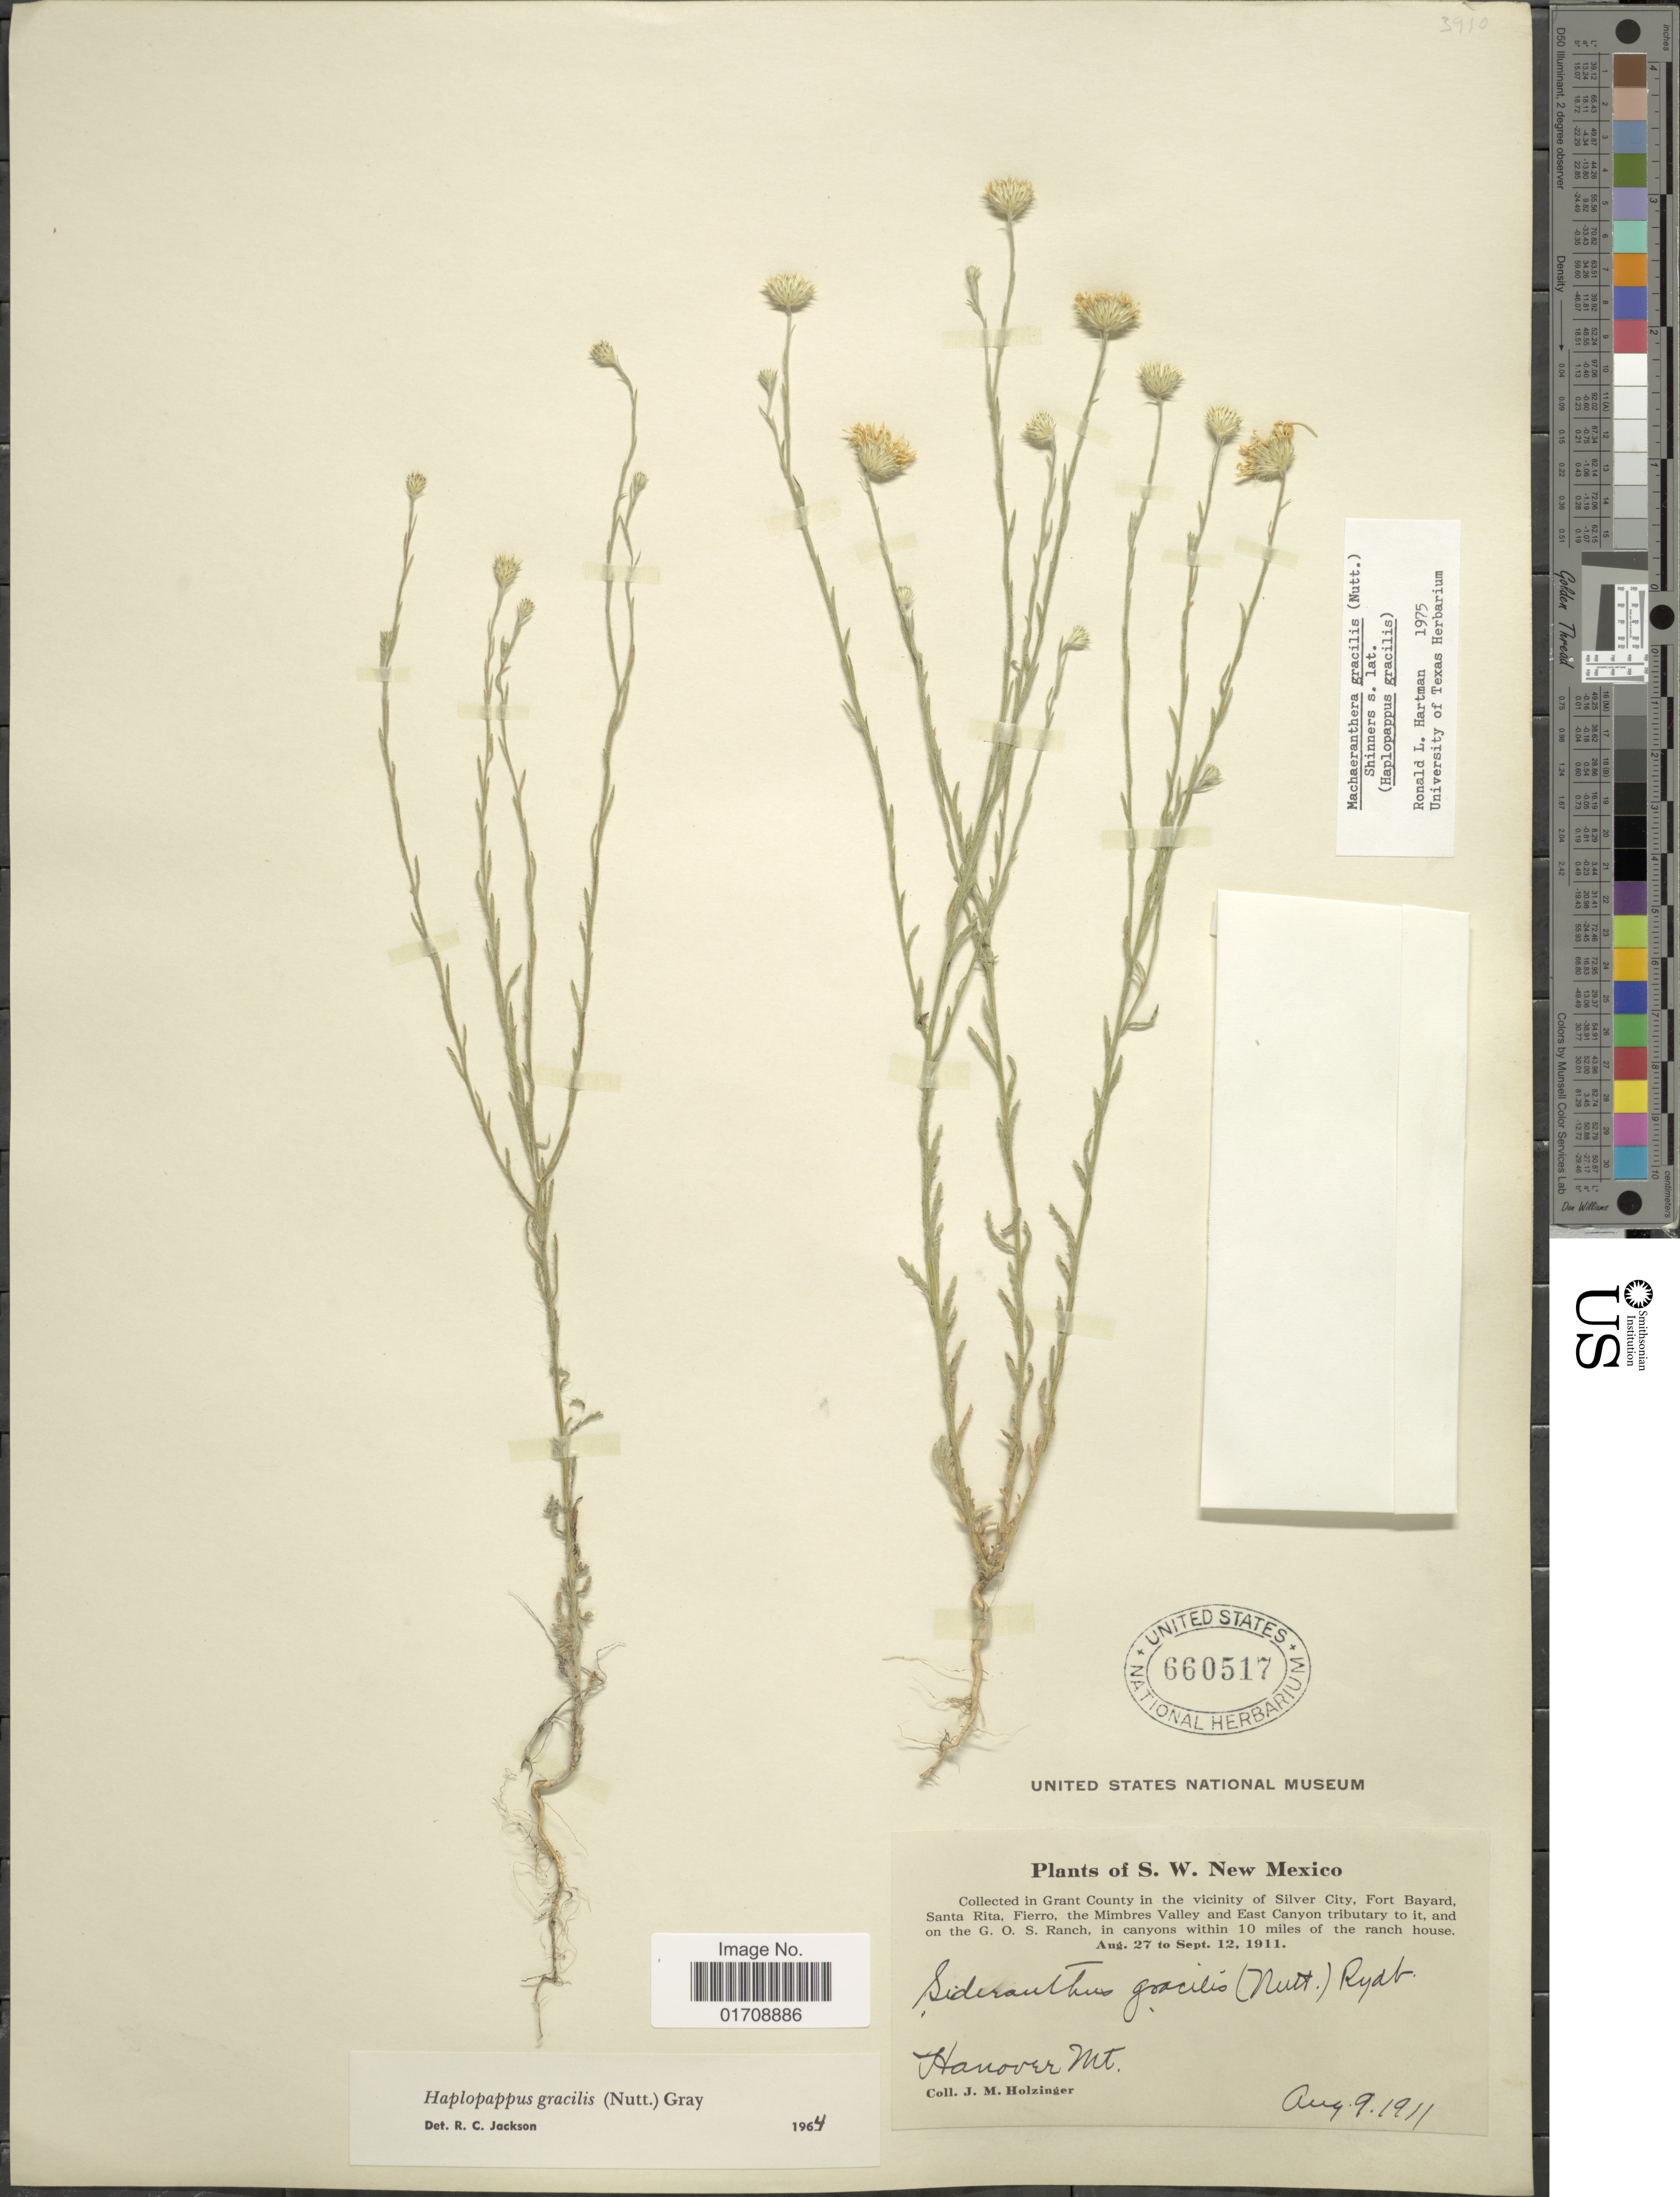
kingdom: Plantae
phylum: Tracheophyta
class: Magnoliopsida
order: Asterales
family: Asteraceae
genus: Machaeranthera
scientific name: Machaeranthera gracilis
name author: (Nutt.) Shinners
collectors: J. M. Holzinger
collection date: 1911-08-09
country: United States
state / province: New Mexico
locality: S. W. New Mexico, Grant County in the vicinity of Silver City, Fort Bayard, Santa Rita, Fierro, the Mimbres Valley and East Canyon tributary to it, and on the G. O. S. Ranch, Hanover Mt.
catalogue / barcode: US 660517